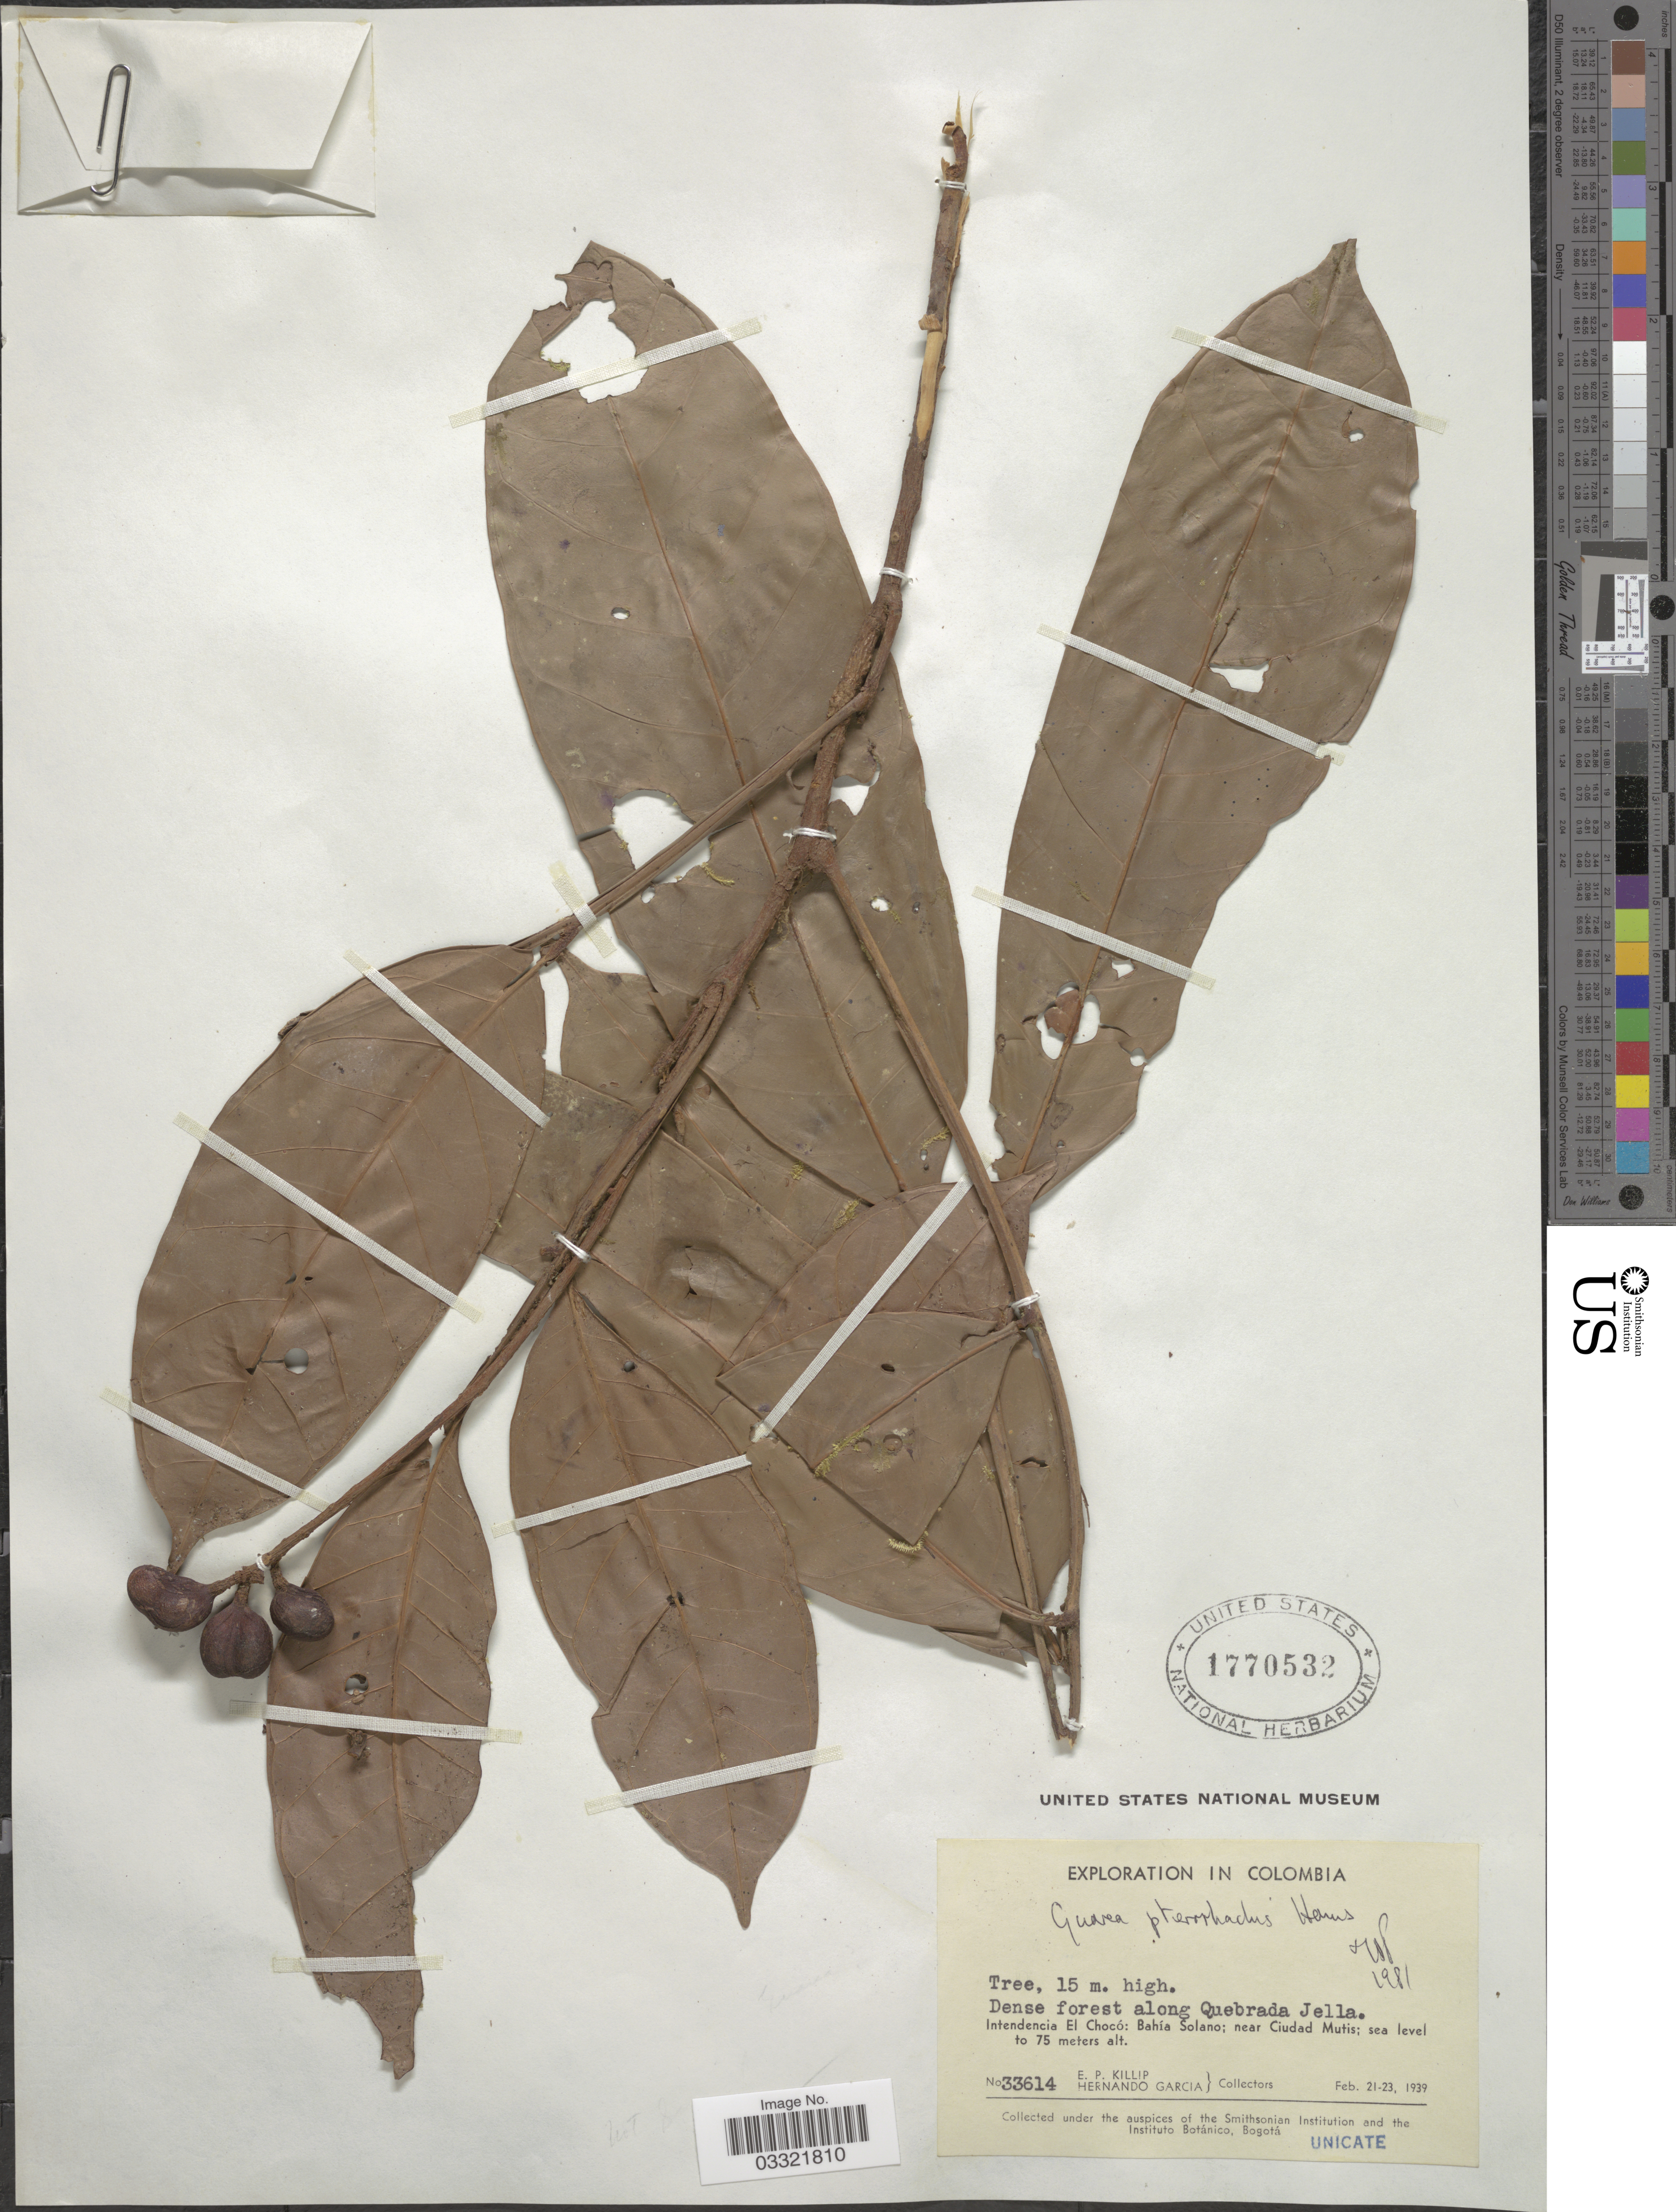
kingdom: Plantae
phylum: Tracheophyta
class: Magnoliopsida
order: Sapindales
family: Meliaceae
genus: Guarea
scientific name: Guarea pterorhachis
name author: Harms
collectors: E. P. Killip & H. Garcia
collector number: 33614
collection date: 1939-02-21/1939-02-23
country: Colombia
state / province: Chocó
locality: Dense forest along Quebrada Jella. Intendencia El Chocó: Bahía Solano: near Ciudad Mutis.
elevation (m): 0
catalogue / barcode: US 1770532